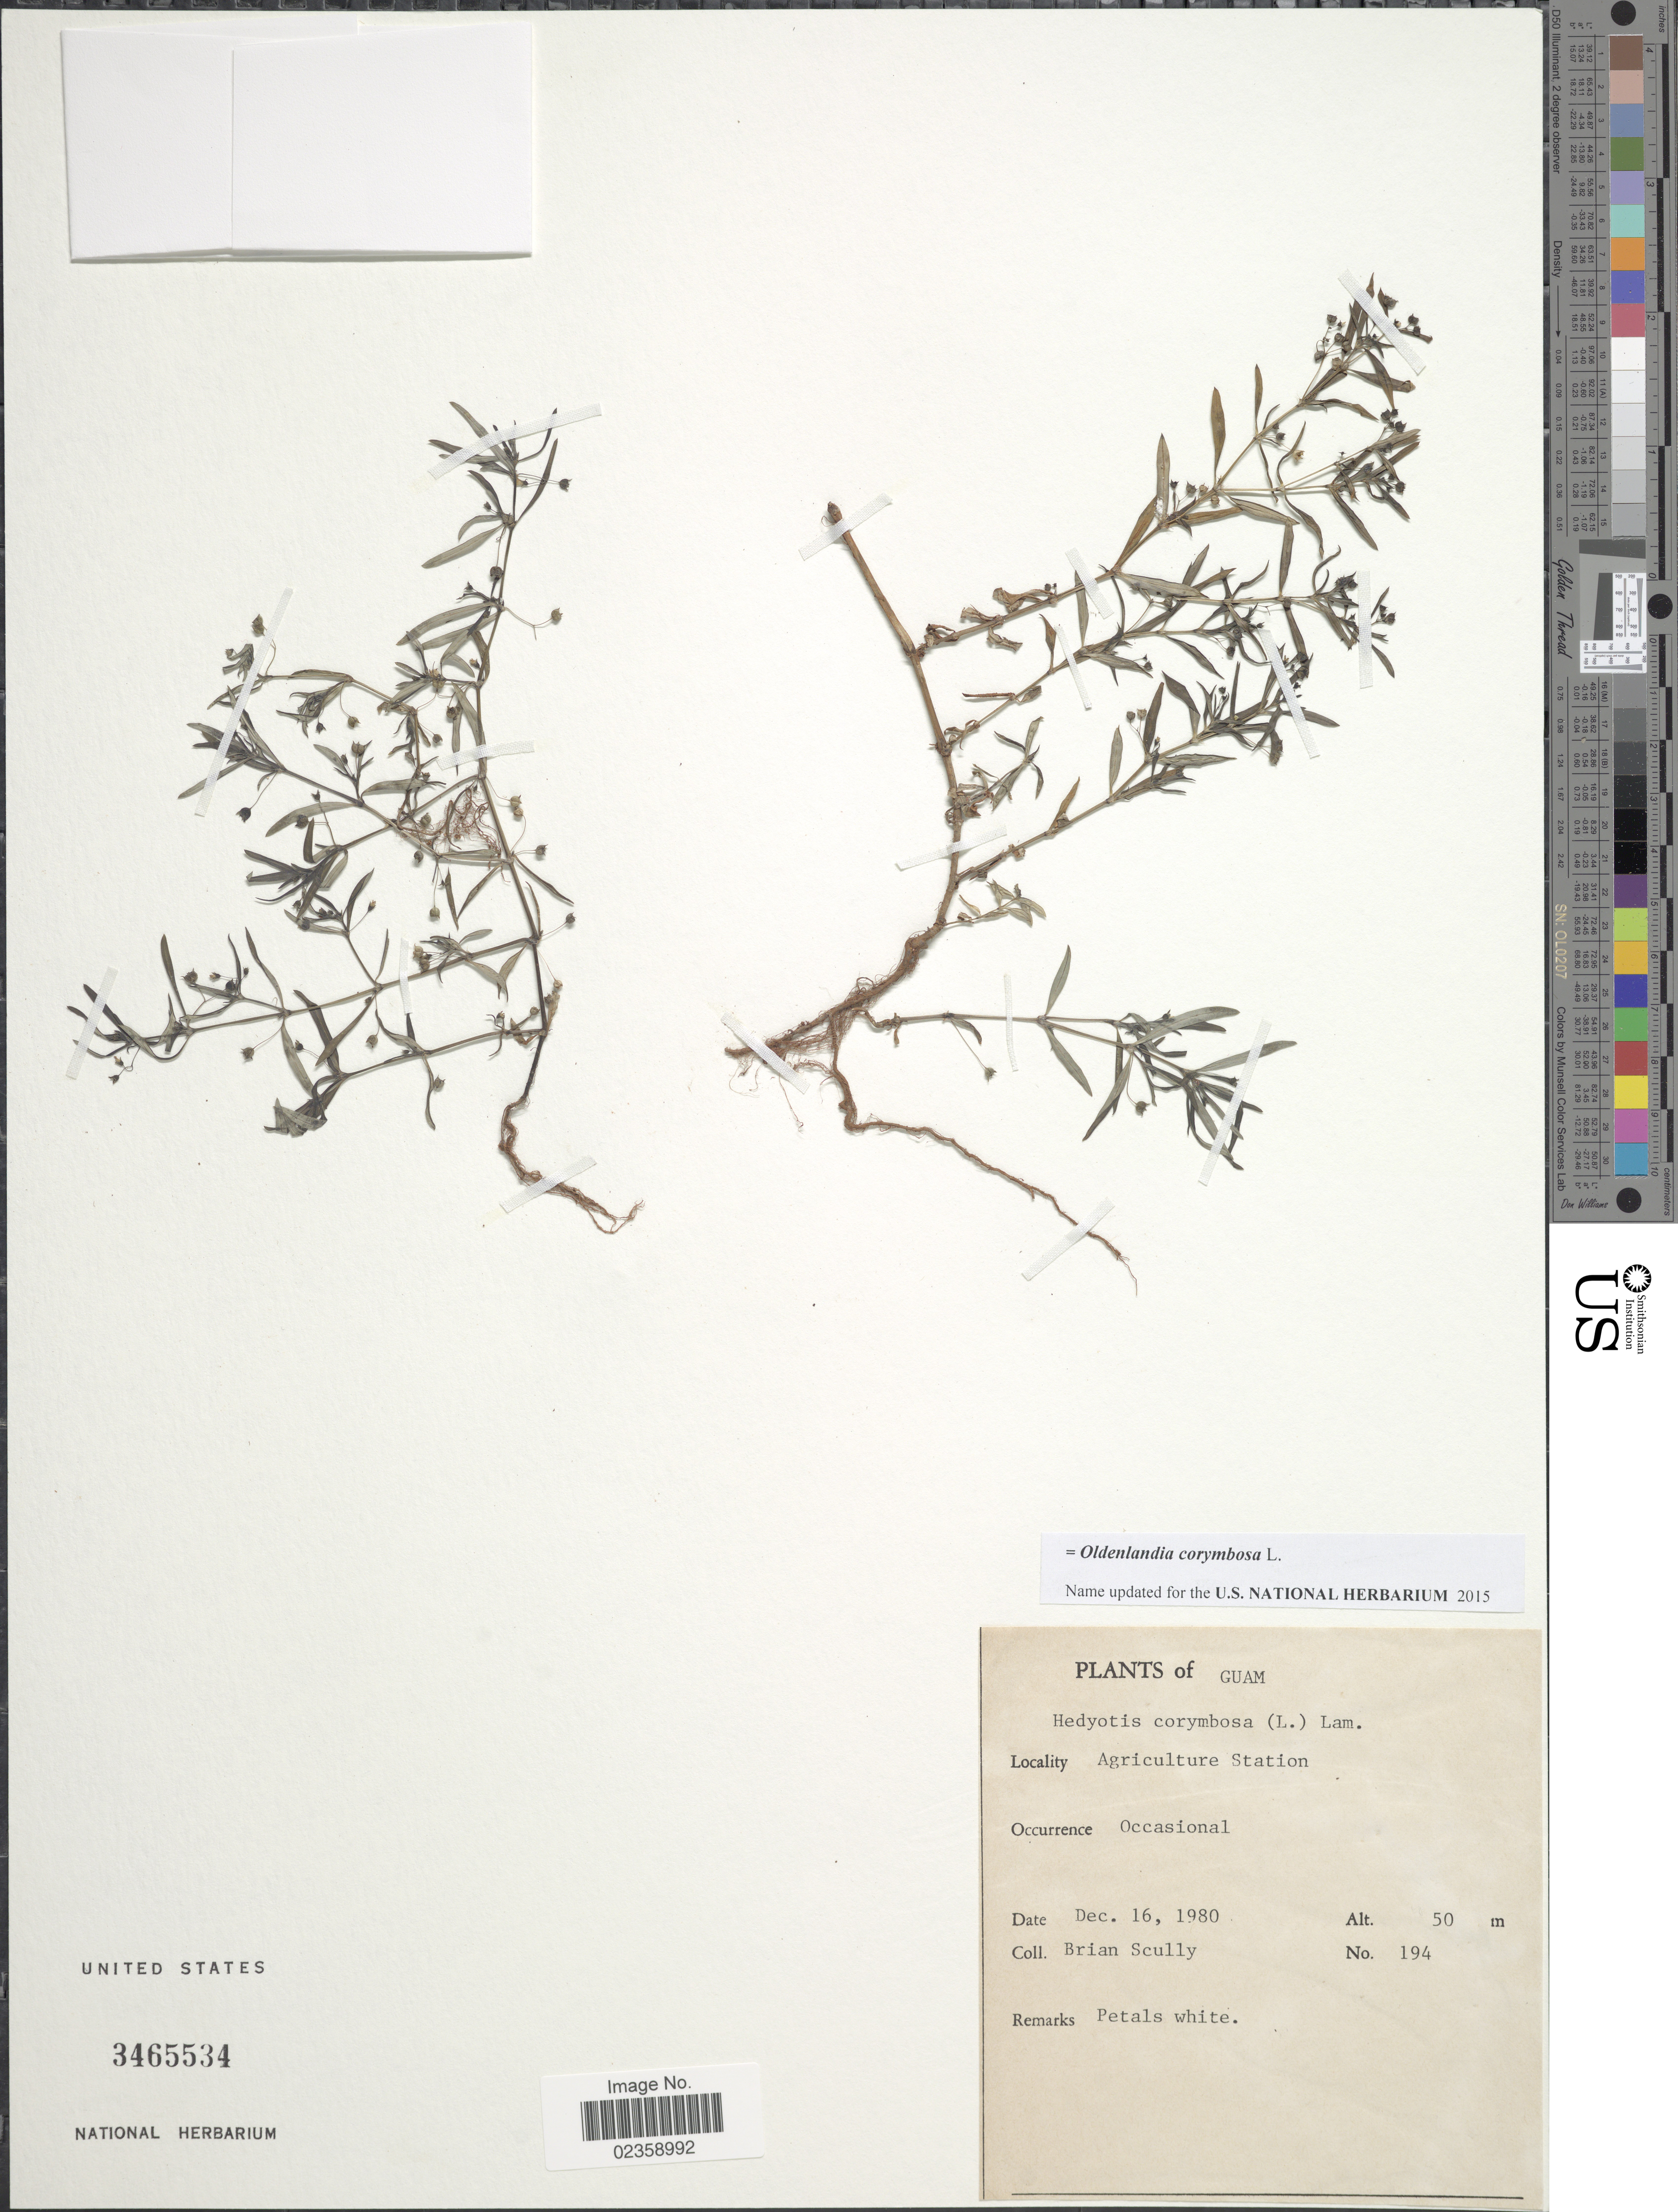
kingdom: Plantae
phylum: Tracheophyta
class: Magnoliopsida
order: Gentianales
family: Rubiaceae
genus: Oldenlandia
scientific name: Oldenlandia corymbosa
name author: L.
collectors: B. Scully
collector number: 194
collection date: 1980-12-16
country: Guam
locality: Agriculture Station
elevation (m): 50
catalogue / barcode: US 3465534